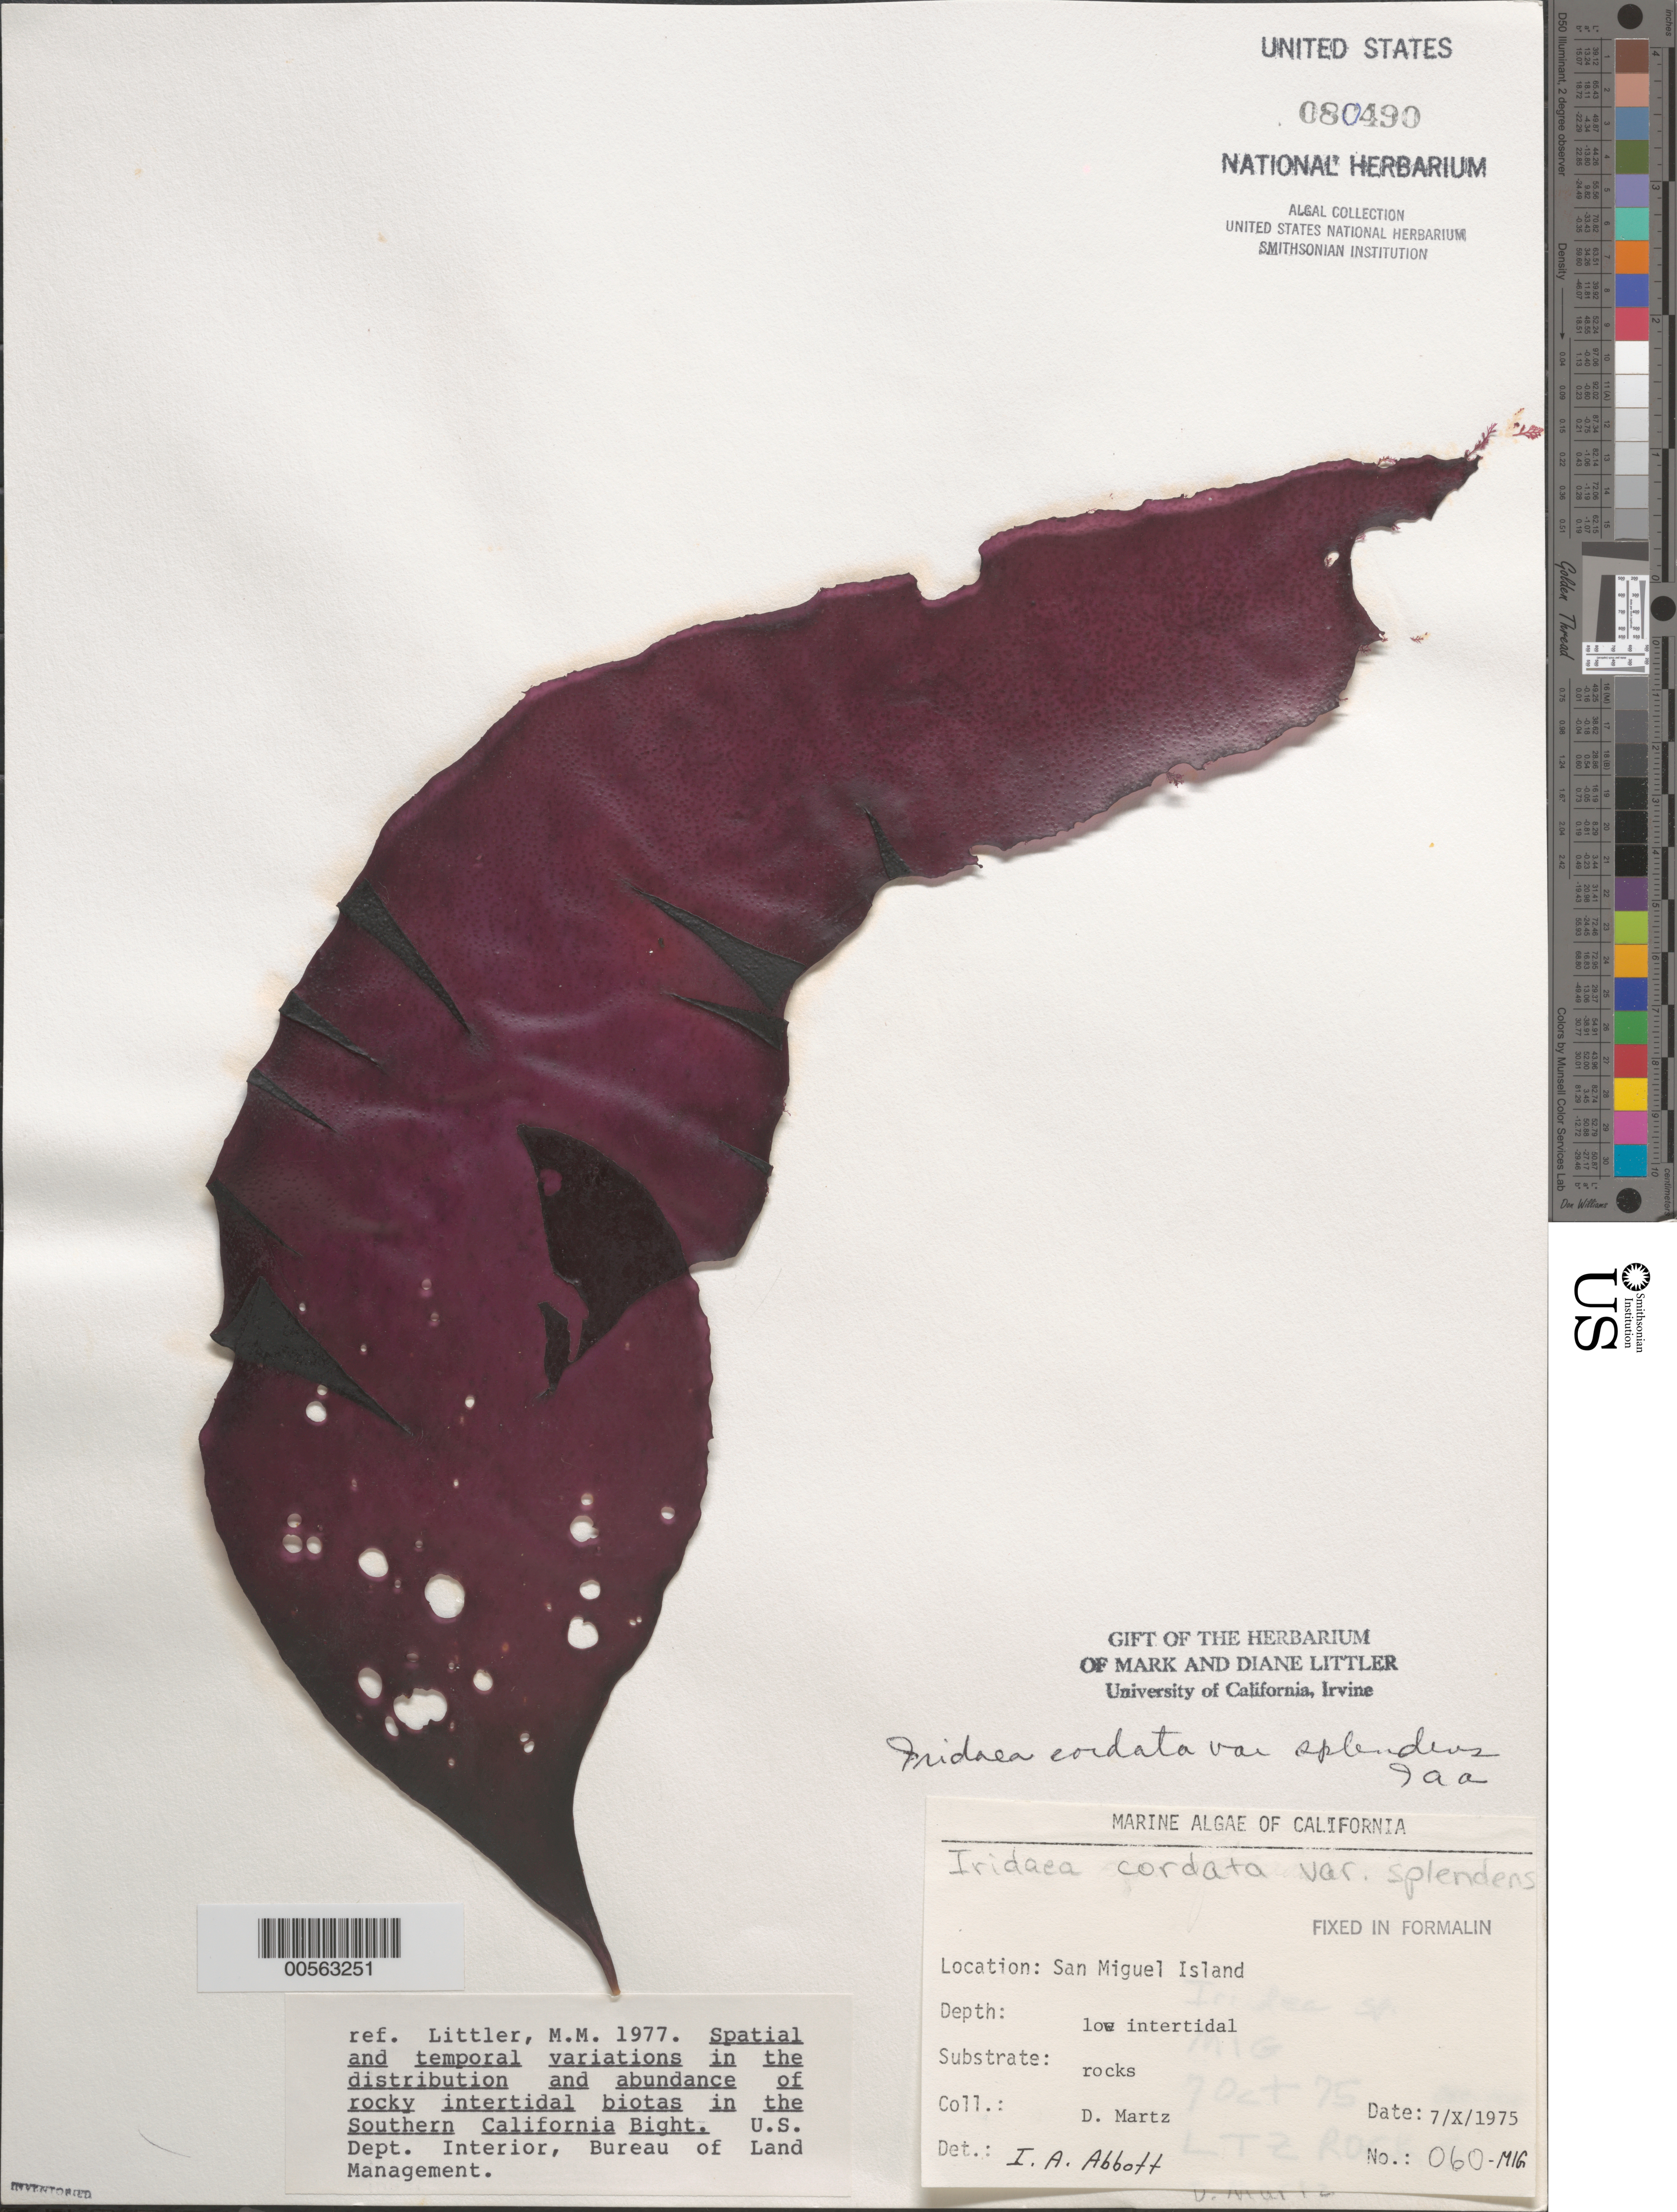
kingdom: Plantae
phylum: Rhodophyta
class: Florideophyceae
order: Gigartinales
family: Gigartinaceae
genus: Iridaea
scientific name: Iridaea cordata var. splendens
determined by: Abbott, Isabella A.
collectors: D. Martz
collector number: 060-mig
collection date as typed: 07 Oct 1975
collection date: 1975-10-07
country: United States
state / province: California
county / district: Santa Barbara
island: San Miguel Island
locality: Cuyler Harbor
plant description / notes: BLM-SOCALBIGHT Rocky Intertidal Survey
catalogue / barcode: US 80490